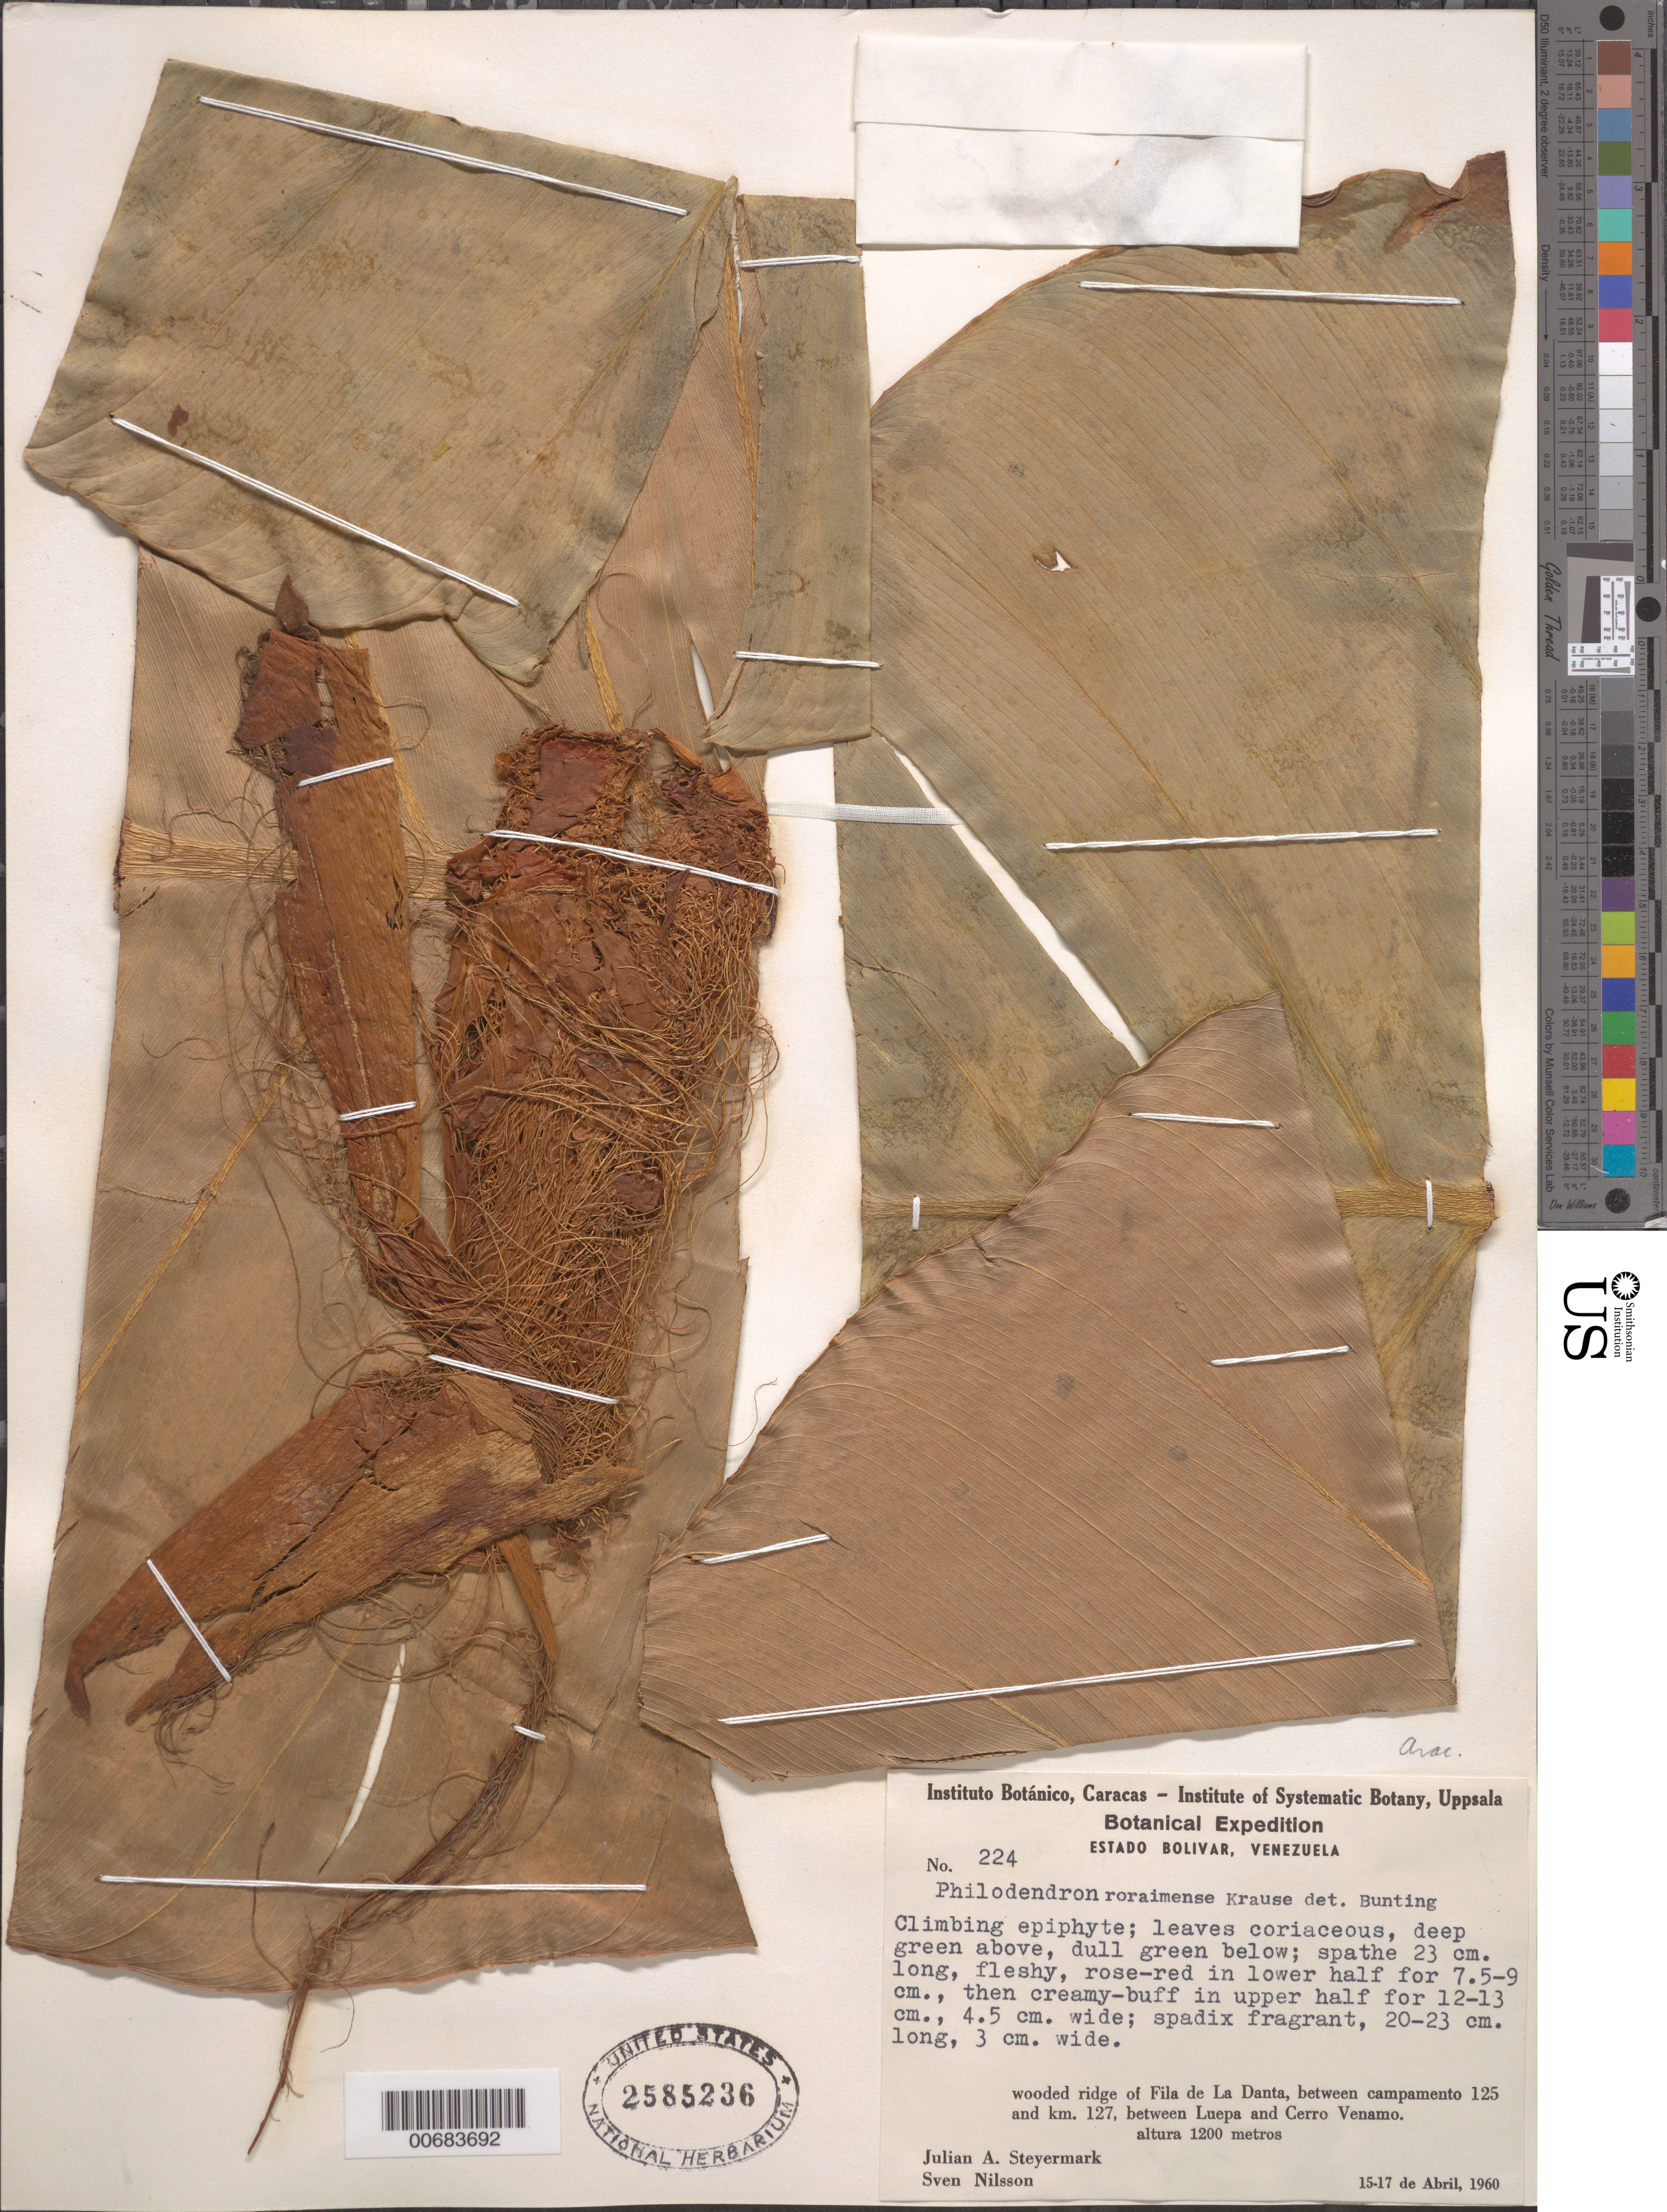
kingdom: Plantae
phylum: Tracheophyta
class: Liliopsida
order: Alismatales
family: Araceae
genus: Philodendron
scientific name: Philodendron roraimae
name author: K. Krause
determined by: Bunting, G. S.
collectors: J. Steyermark & S. Nilsson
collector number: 60 224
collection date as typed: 15-Apr-60 to 17-Apr-60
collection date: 1960-04-15/1960-04-17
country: Venezuela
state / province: Bolívar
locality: Fila La Danta, following the provisional carretera between campamento 125 and km 127, between Luepa and cerro Venamo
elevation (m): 1200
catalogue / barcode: US 2585236